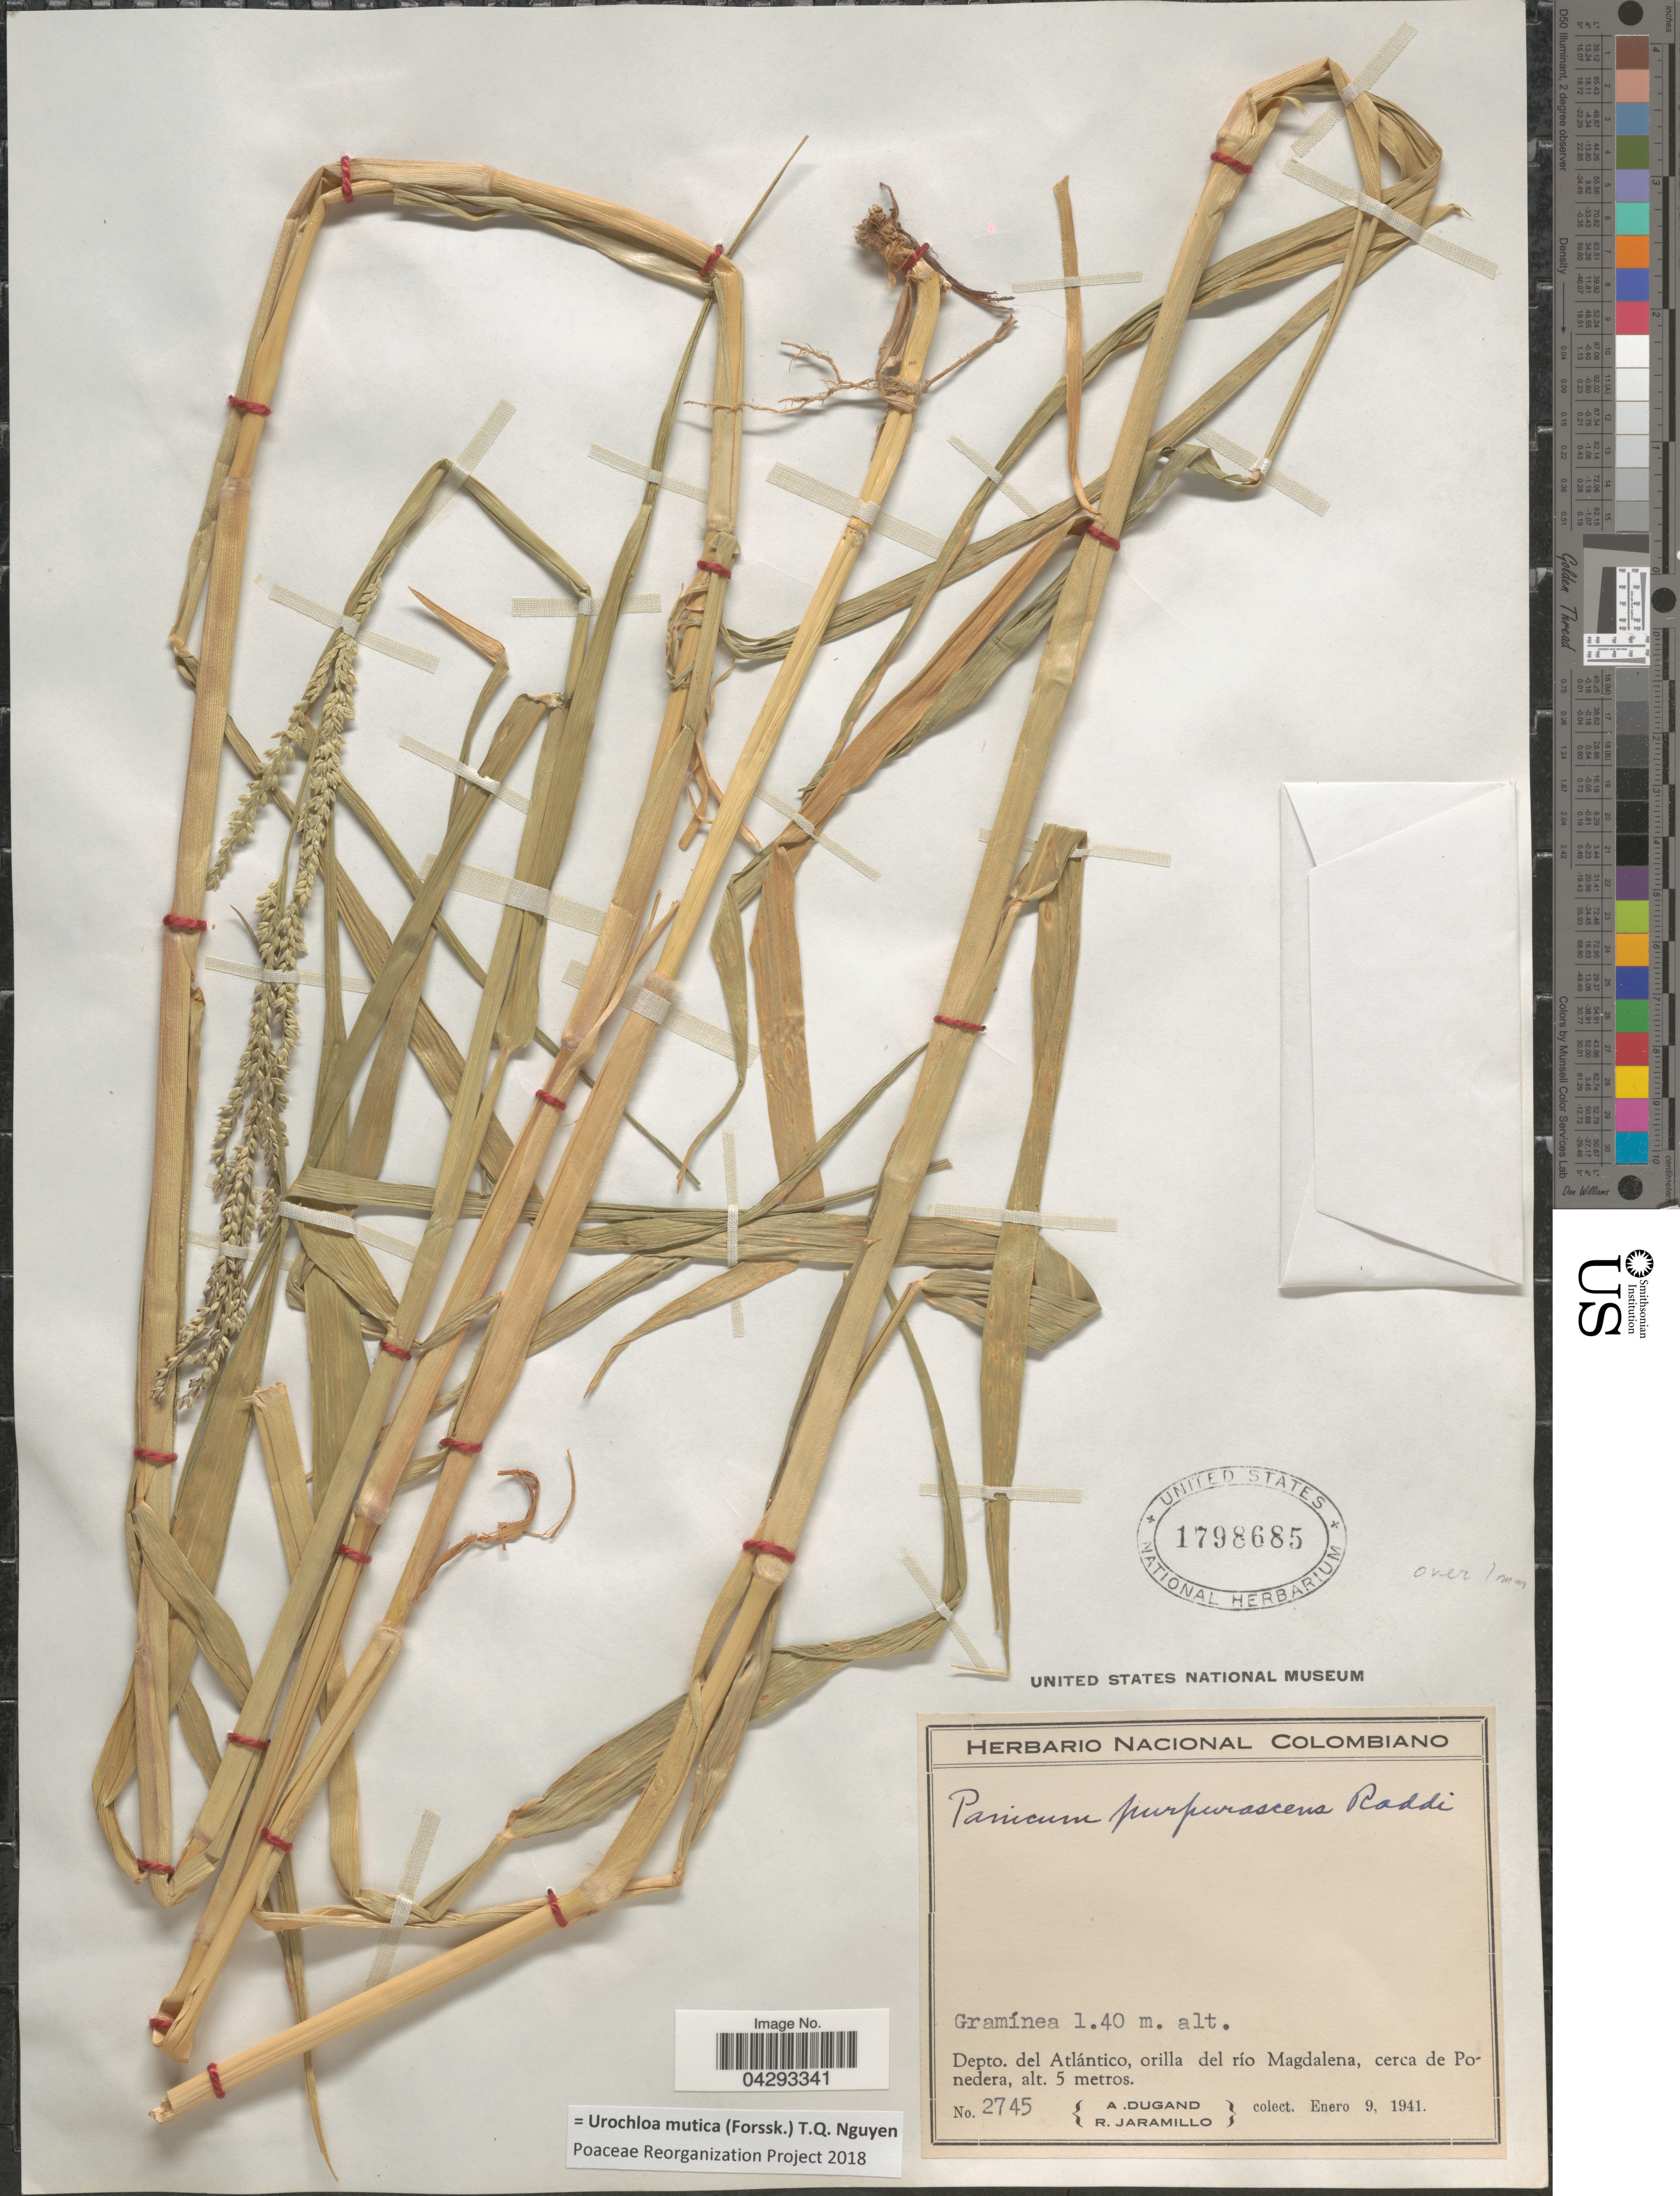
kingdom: Plantae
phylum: Tracheophyta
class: Liliopsida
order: Poales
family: Poaceae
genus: Urochloa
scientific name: Urochloa mutica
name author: (Forssk.) T.Q. Nguyen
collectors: A. Dugand & R. Jaramillo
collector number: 2745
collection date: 1941-01-09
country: Colombia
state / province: Atlántico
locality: Depto. del Atlántico, orilla del río Magdalena, cerca de Ponedera.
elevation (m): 5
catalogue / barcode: US 1798685